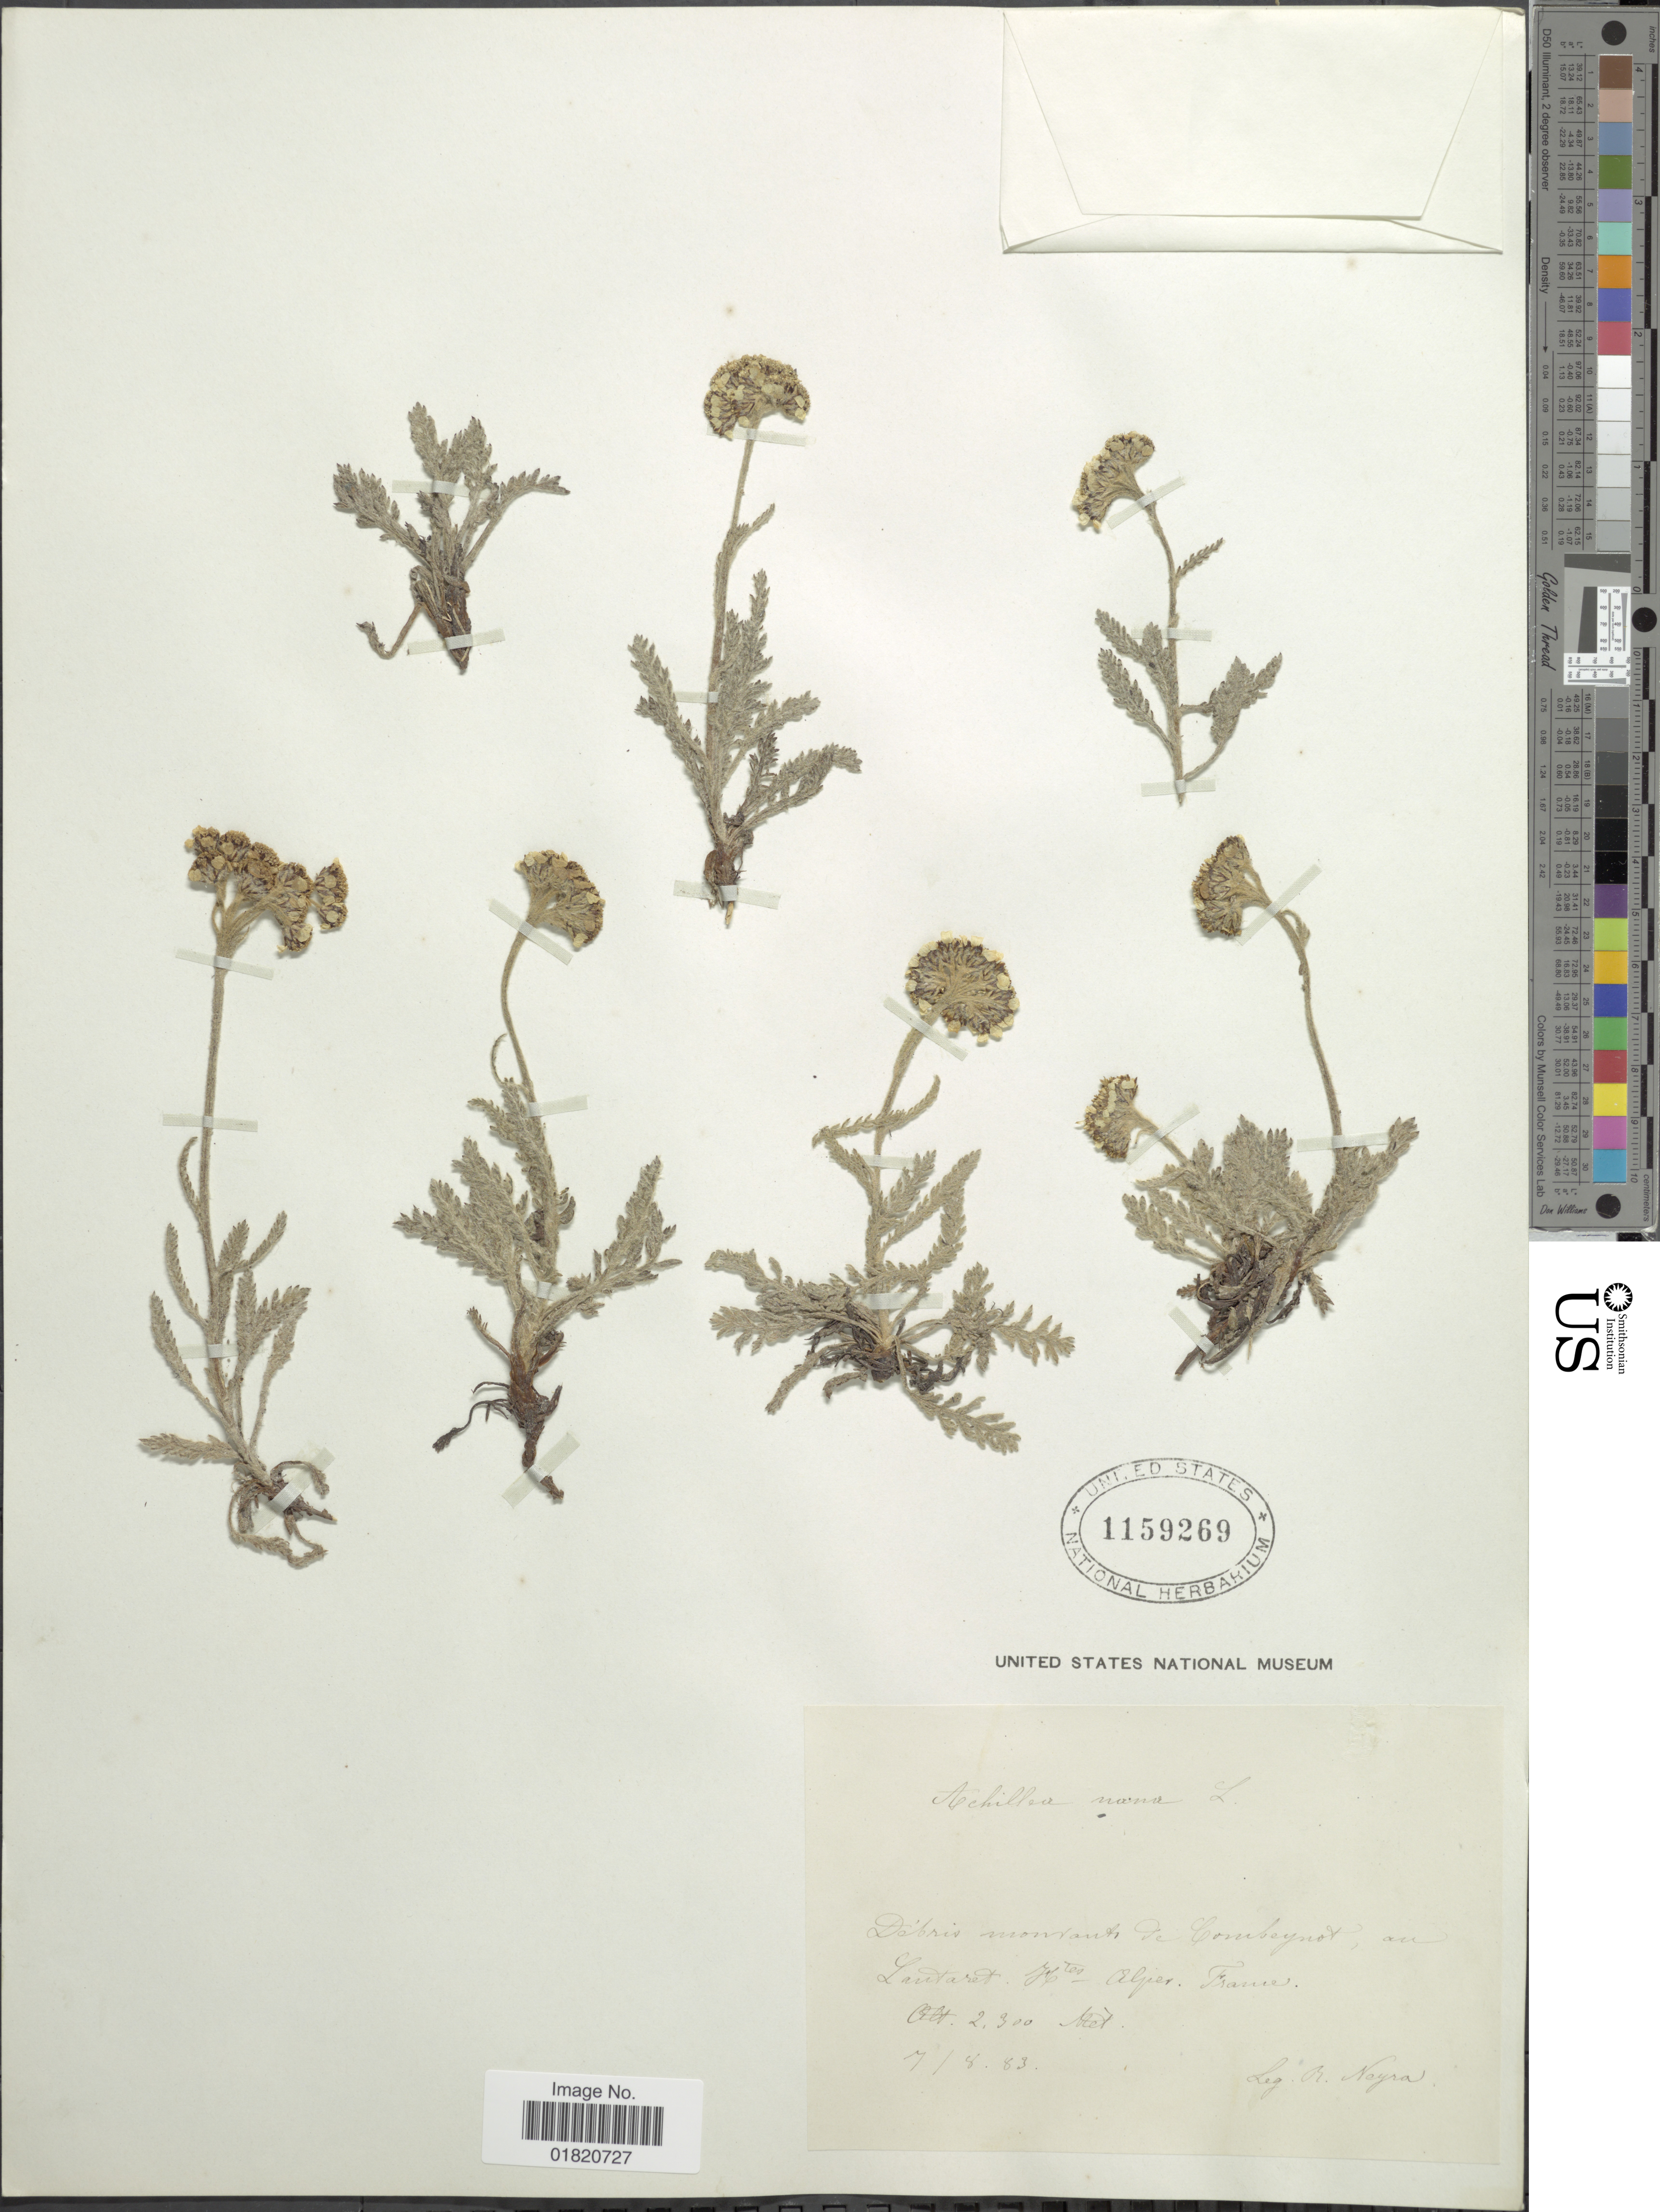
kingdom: Plantae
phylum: Tracheophyta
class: Magnoliopsida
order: Asterales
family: Asteraceae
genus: Achillea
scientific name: Achillea nana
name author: L.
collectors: R. Neyra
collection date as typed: Transcribed d/m/y: 7/8/83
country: France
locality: Debris montanth Coubeynet au Lautaret Htes Alpes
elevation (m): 2300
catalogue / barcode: US 1159269